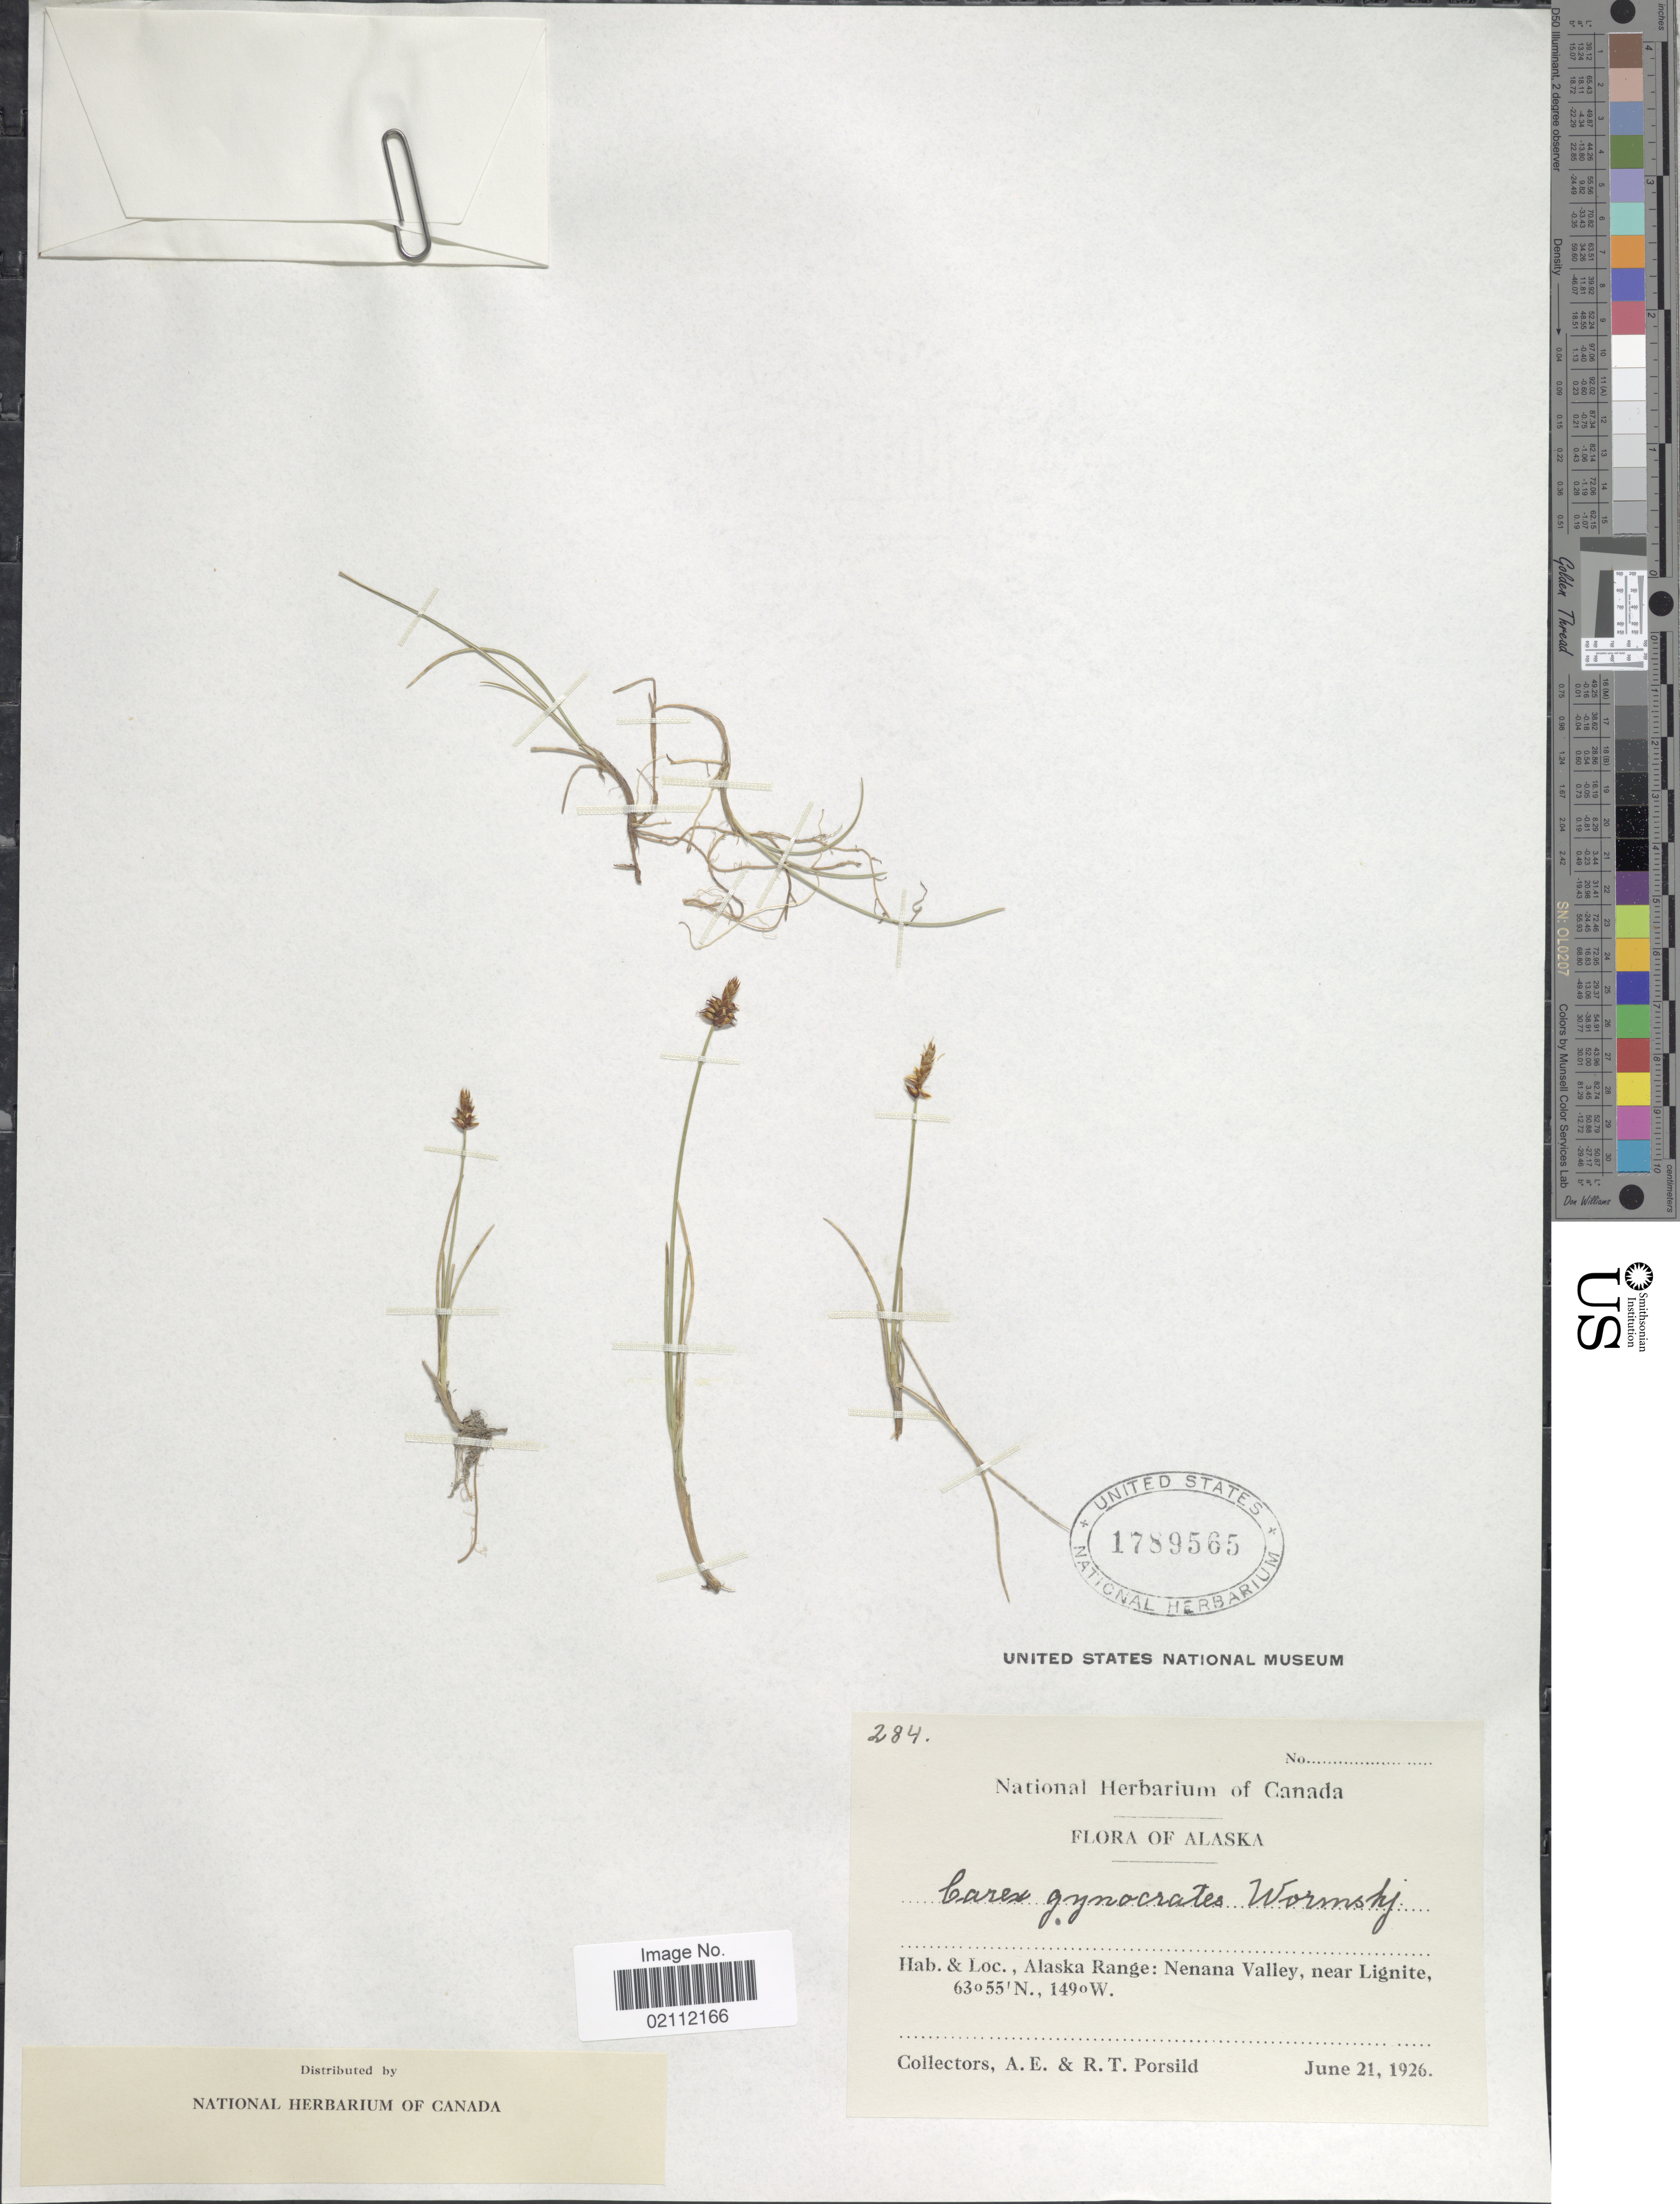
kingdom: Plantae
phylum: Tracheophyta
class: Liliopsida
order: Poales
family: Cyperaceae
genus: Carex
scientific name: Carex nardina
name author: (Hornem.) Fr.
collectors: A. E. Porsild & R. T. Porsild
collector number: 284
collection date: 1926-06-21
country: United States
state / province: Alaska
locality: Alaska Range: Nenana Valley, near Lignite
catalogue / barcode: US 1789565